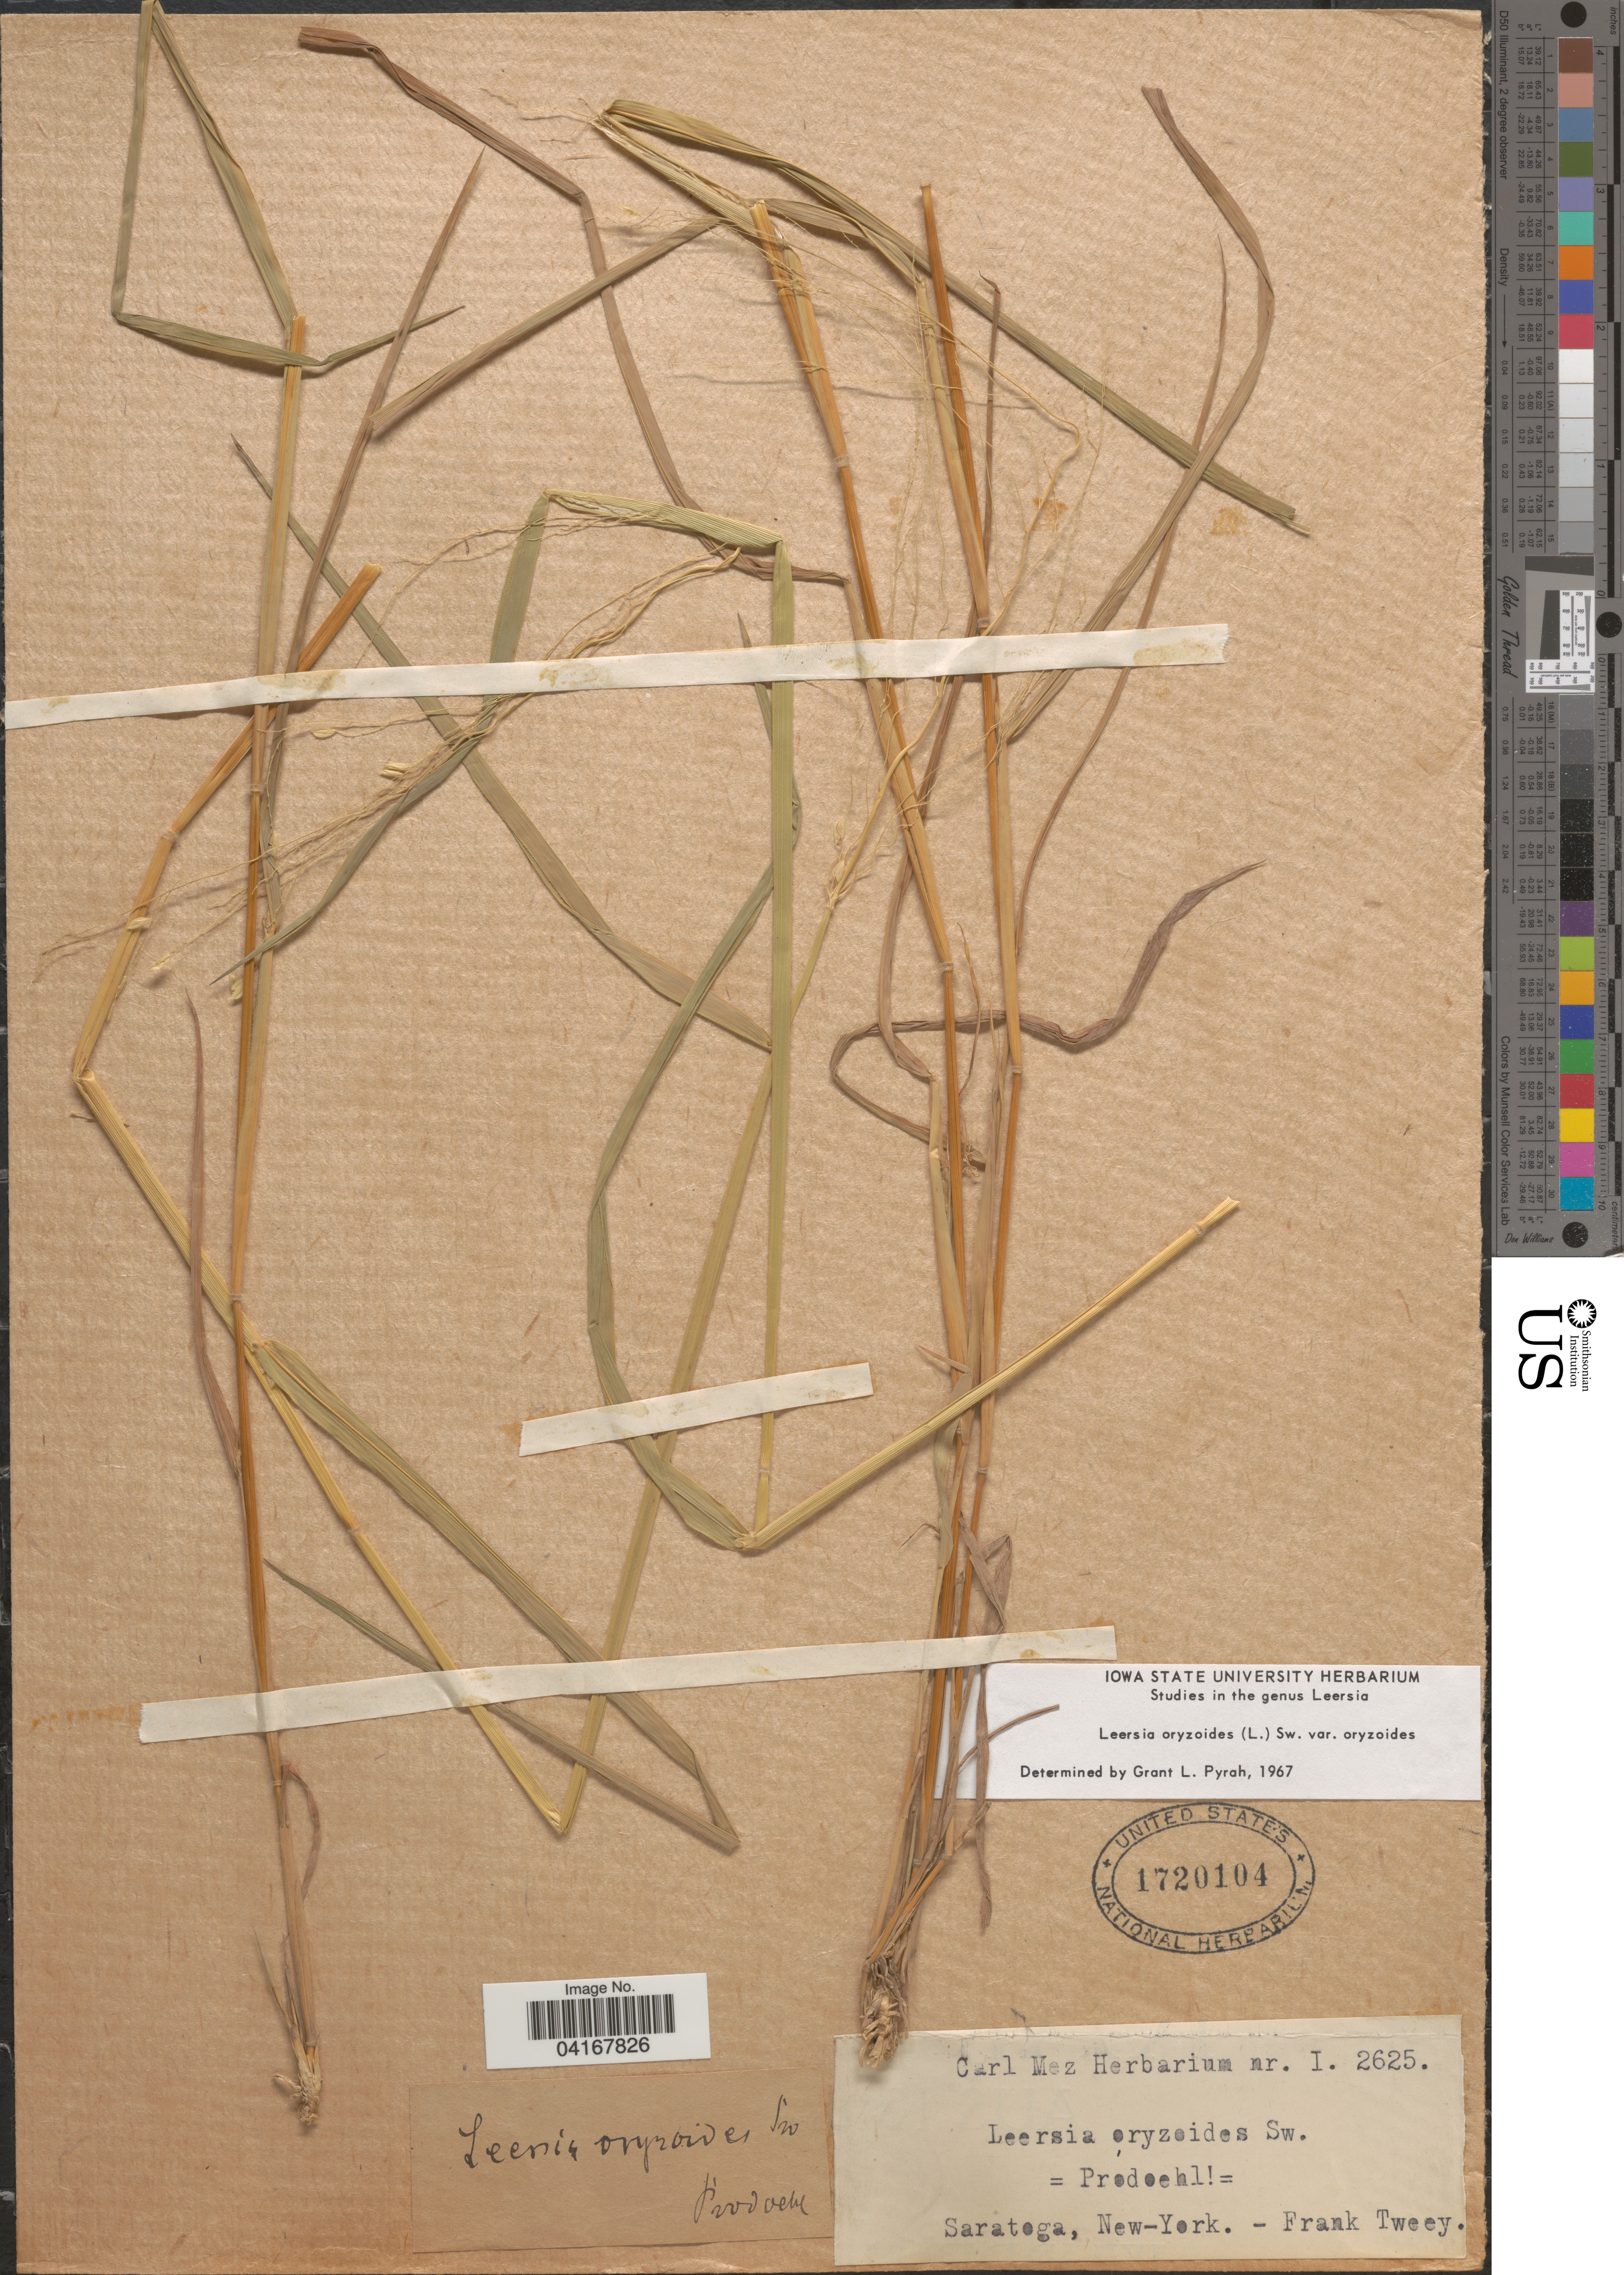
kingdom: Plantae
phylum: Tracheophyta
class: Liliopsida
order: Poales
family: Poaceae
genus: Leersia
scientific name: Leersia oryzoides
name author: (L.) Sw.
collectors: F. Tweey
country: United States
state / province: New York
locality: Saratoga.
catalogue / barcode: US 1720104